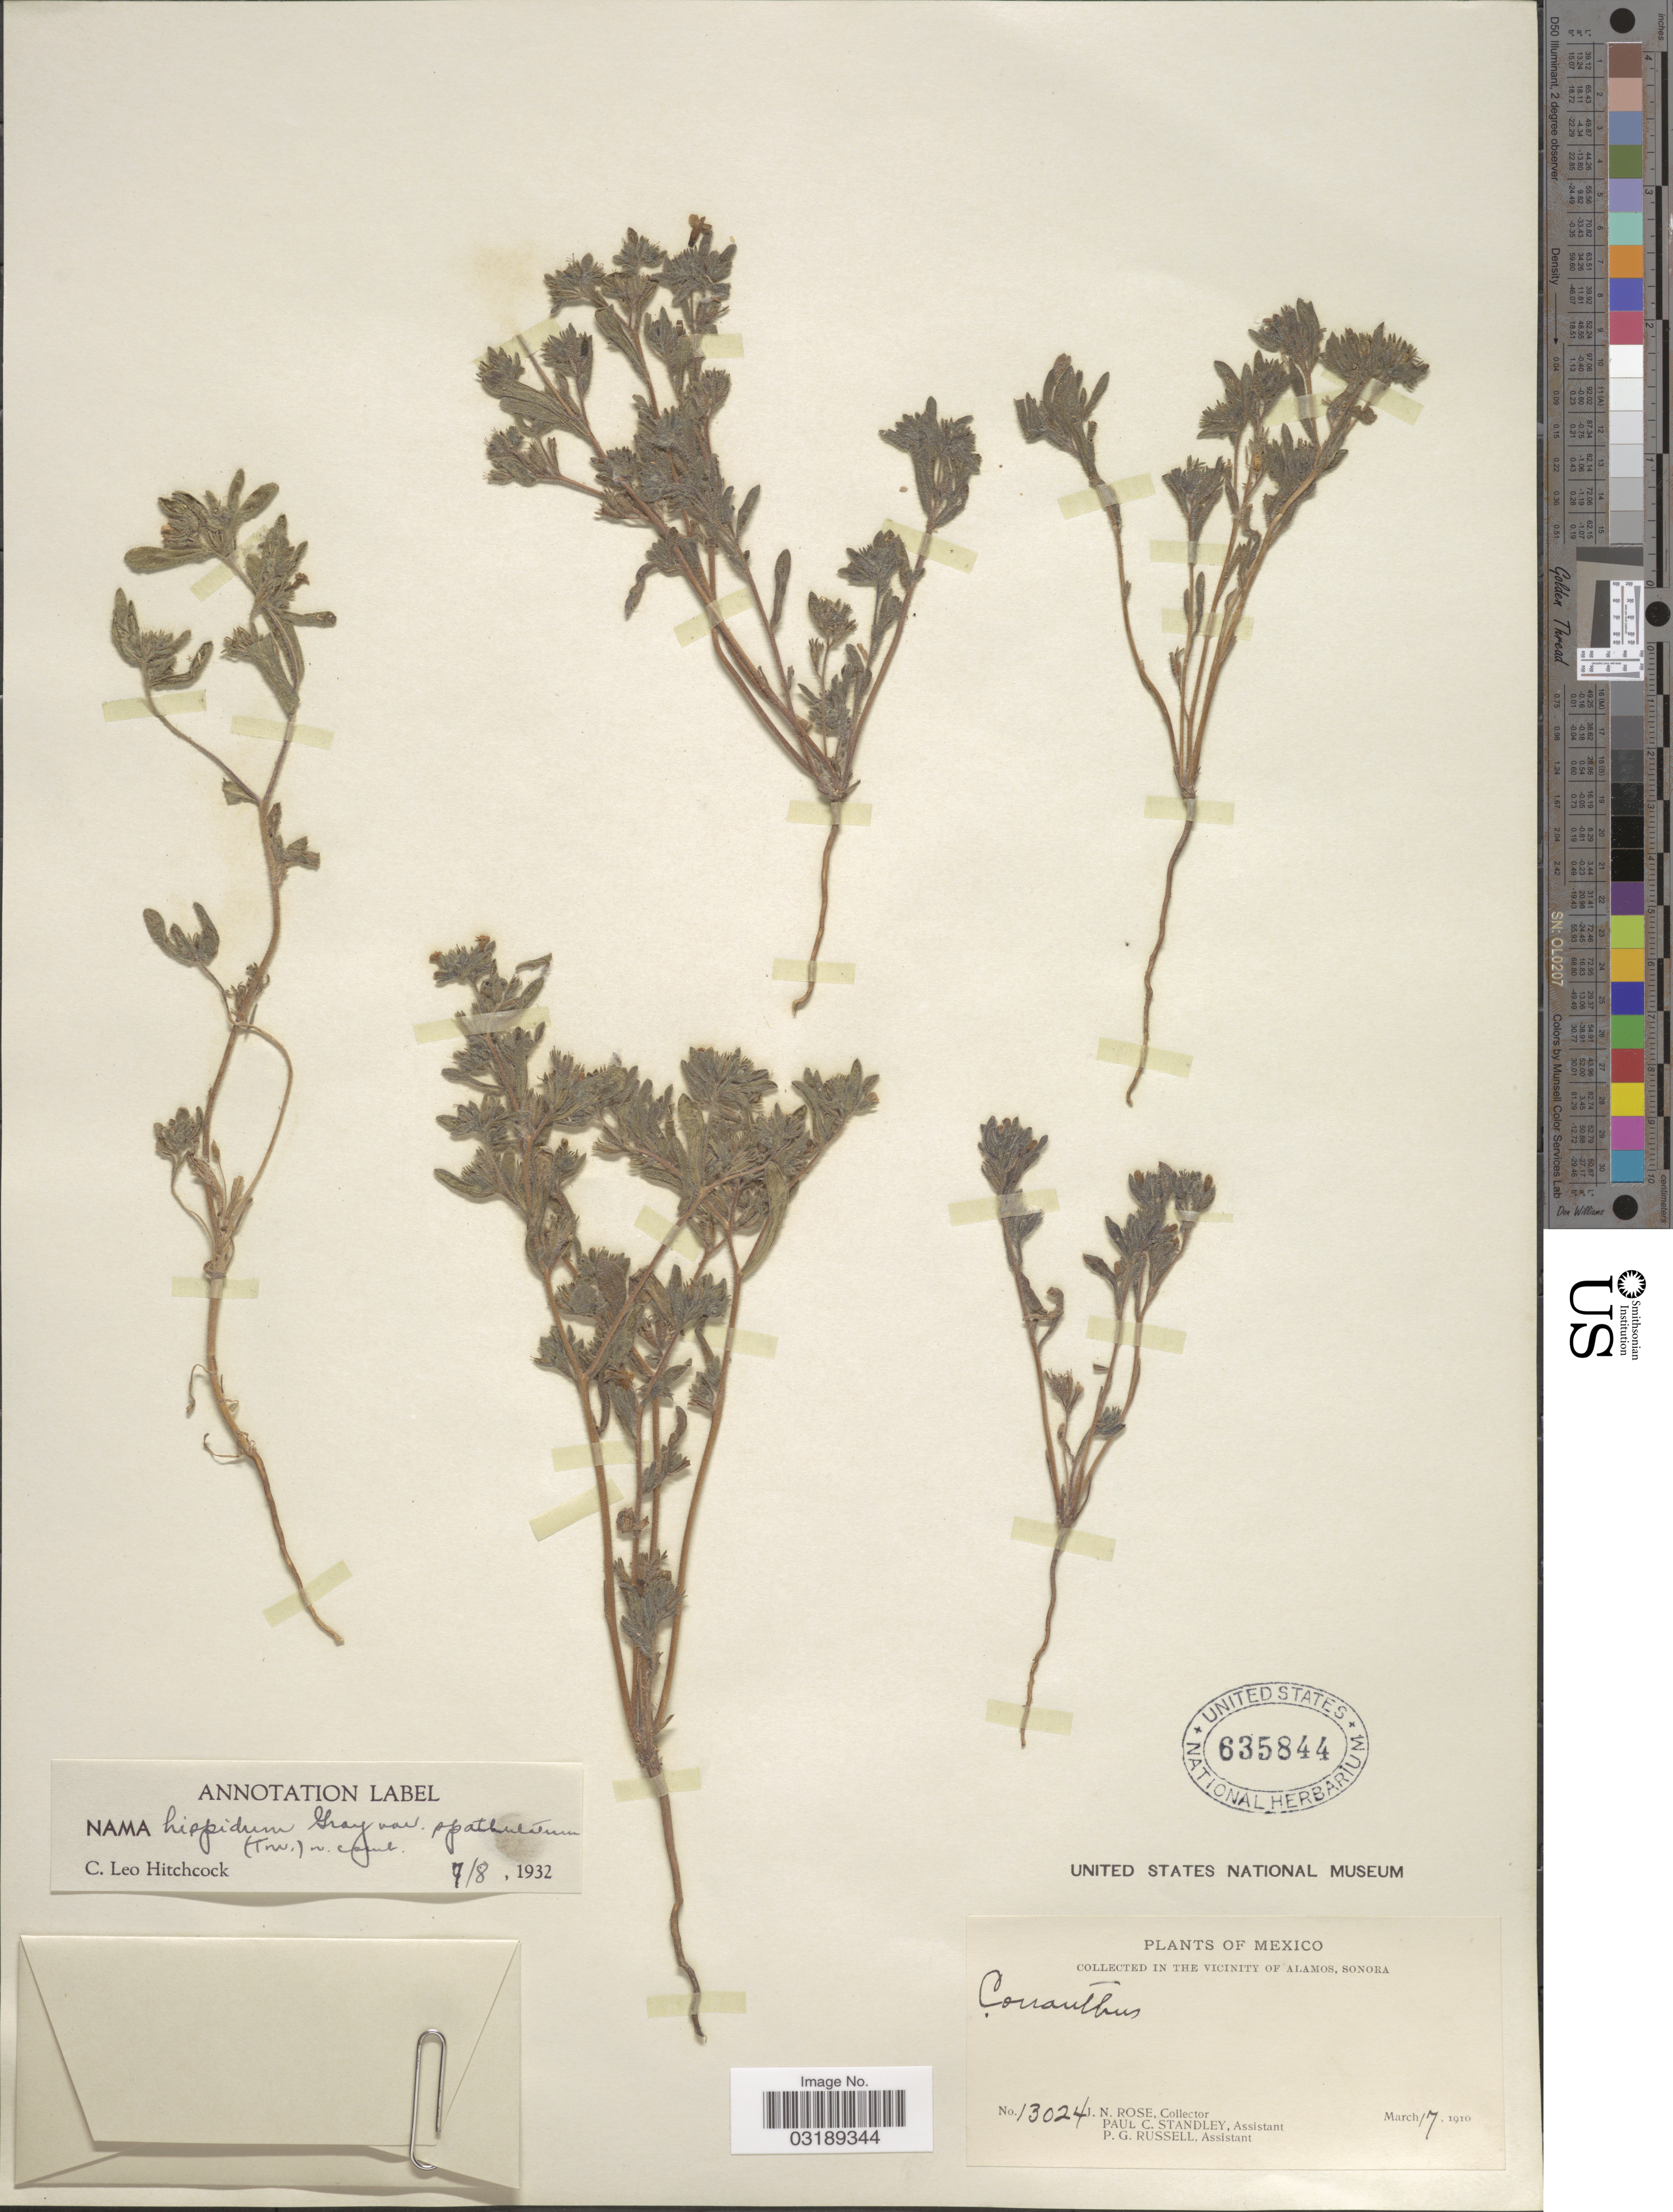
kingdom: Plantae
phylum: Tracheophyta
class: Magnoliopsida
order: Boraginales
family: Namaceae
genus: Nama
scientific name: Nama hispida var. spathulatum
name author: (Torr.) C.L. Hitchc.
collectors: J. N. Rose, P. C. Standley & P. G. Russell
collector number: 13024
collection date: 1910-03-17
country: Mexico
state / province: Sonora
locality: In the vicinity of Alamos.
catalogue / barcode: US 635844